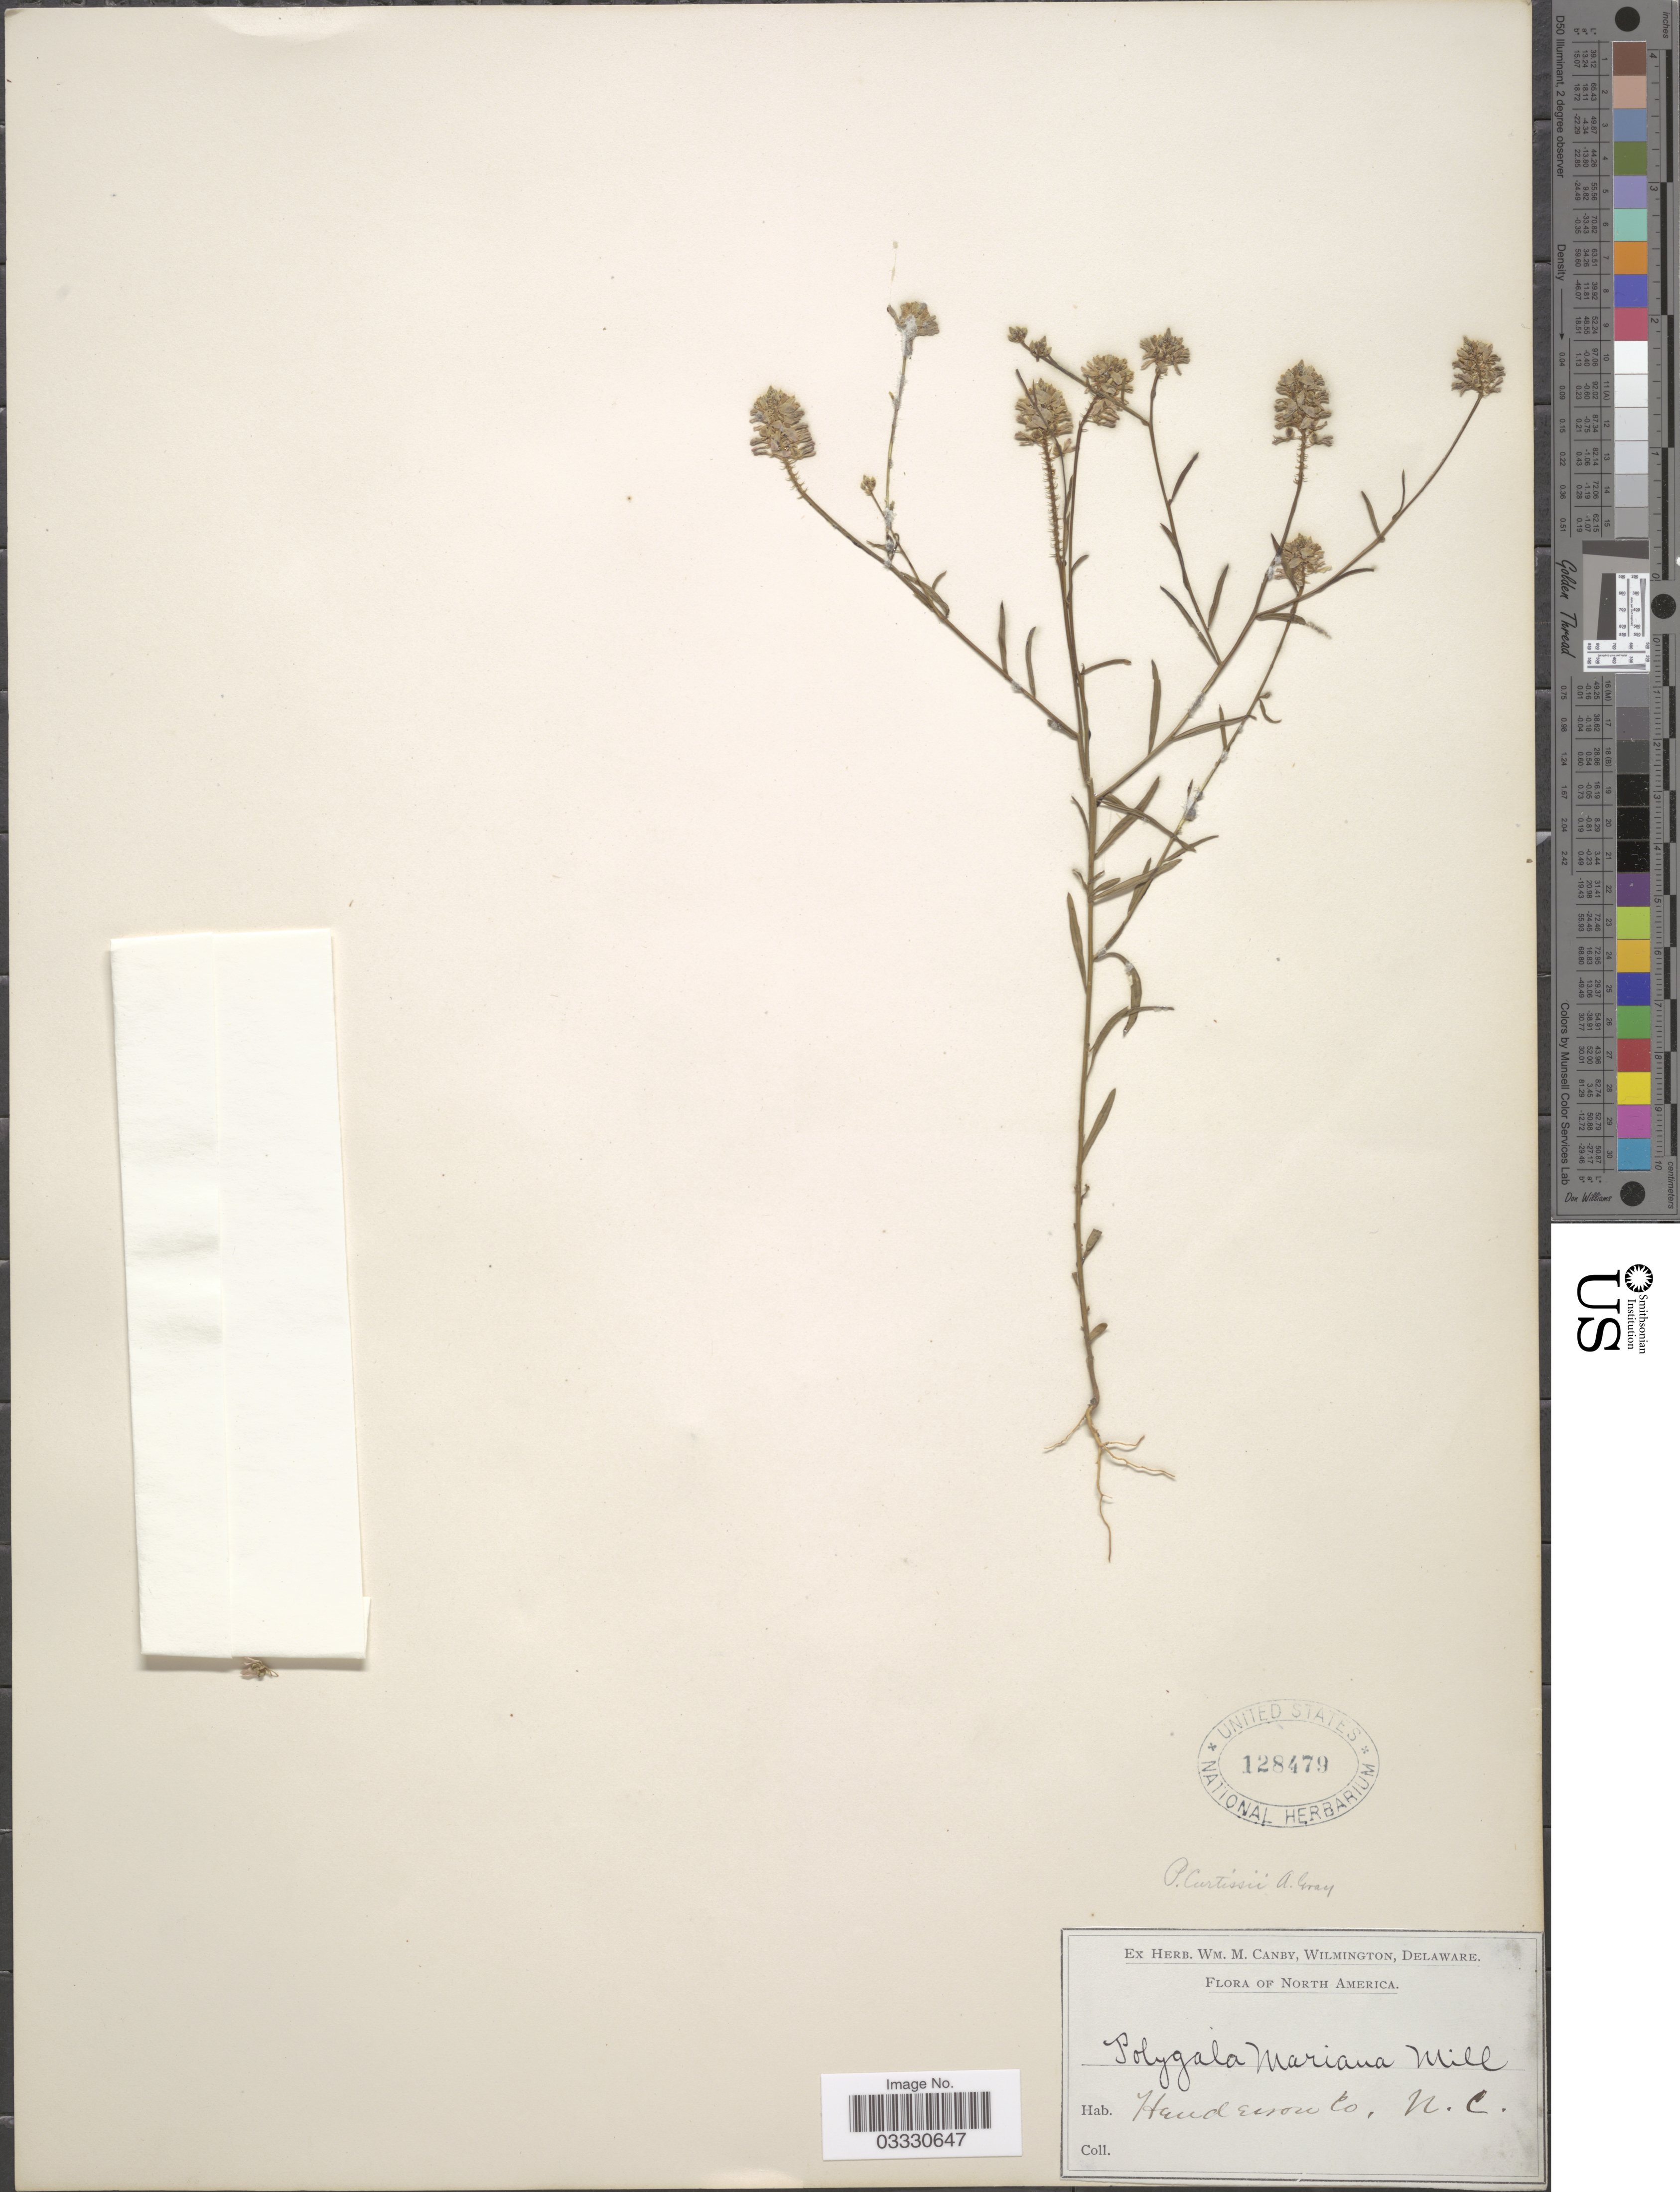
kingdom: Plantae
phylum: Tracheophyta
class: Magnoliopsida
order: Fabales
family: Polygalaceae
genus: Polygala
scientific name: Polygala curtissii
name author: A. Gray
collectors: ex herb. W.M. Canby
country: United States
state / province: North Carolina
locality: Henderson Co.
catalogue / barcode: US 128479